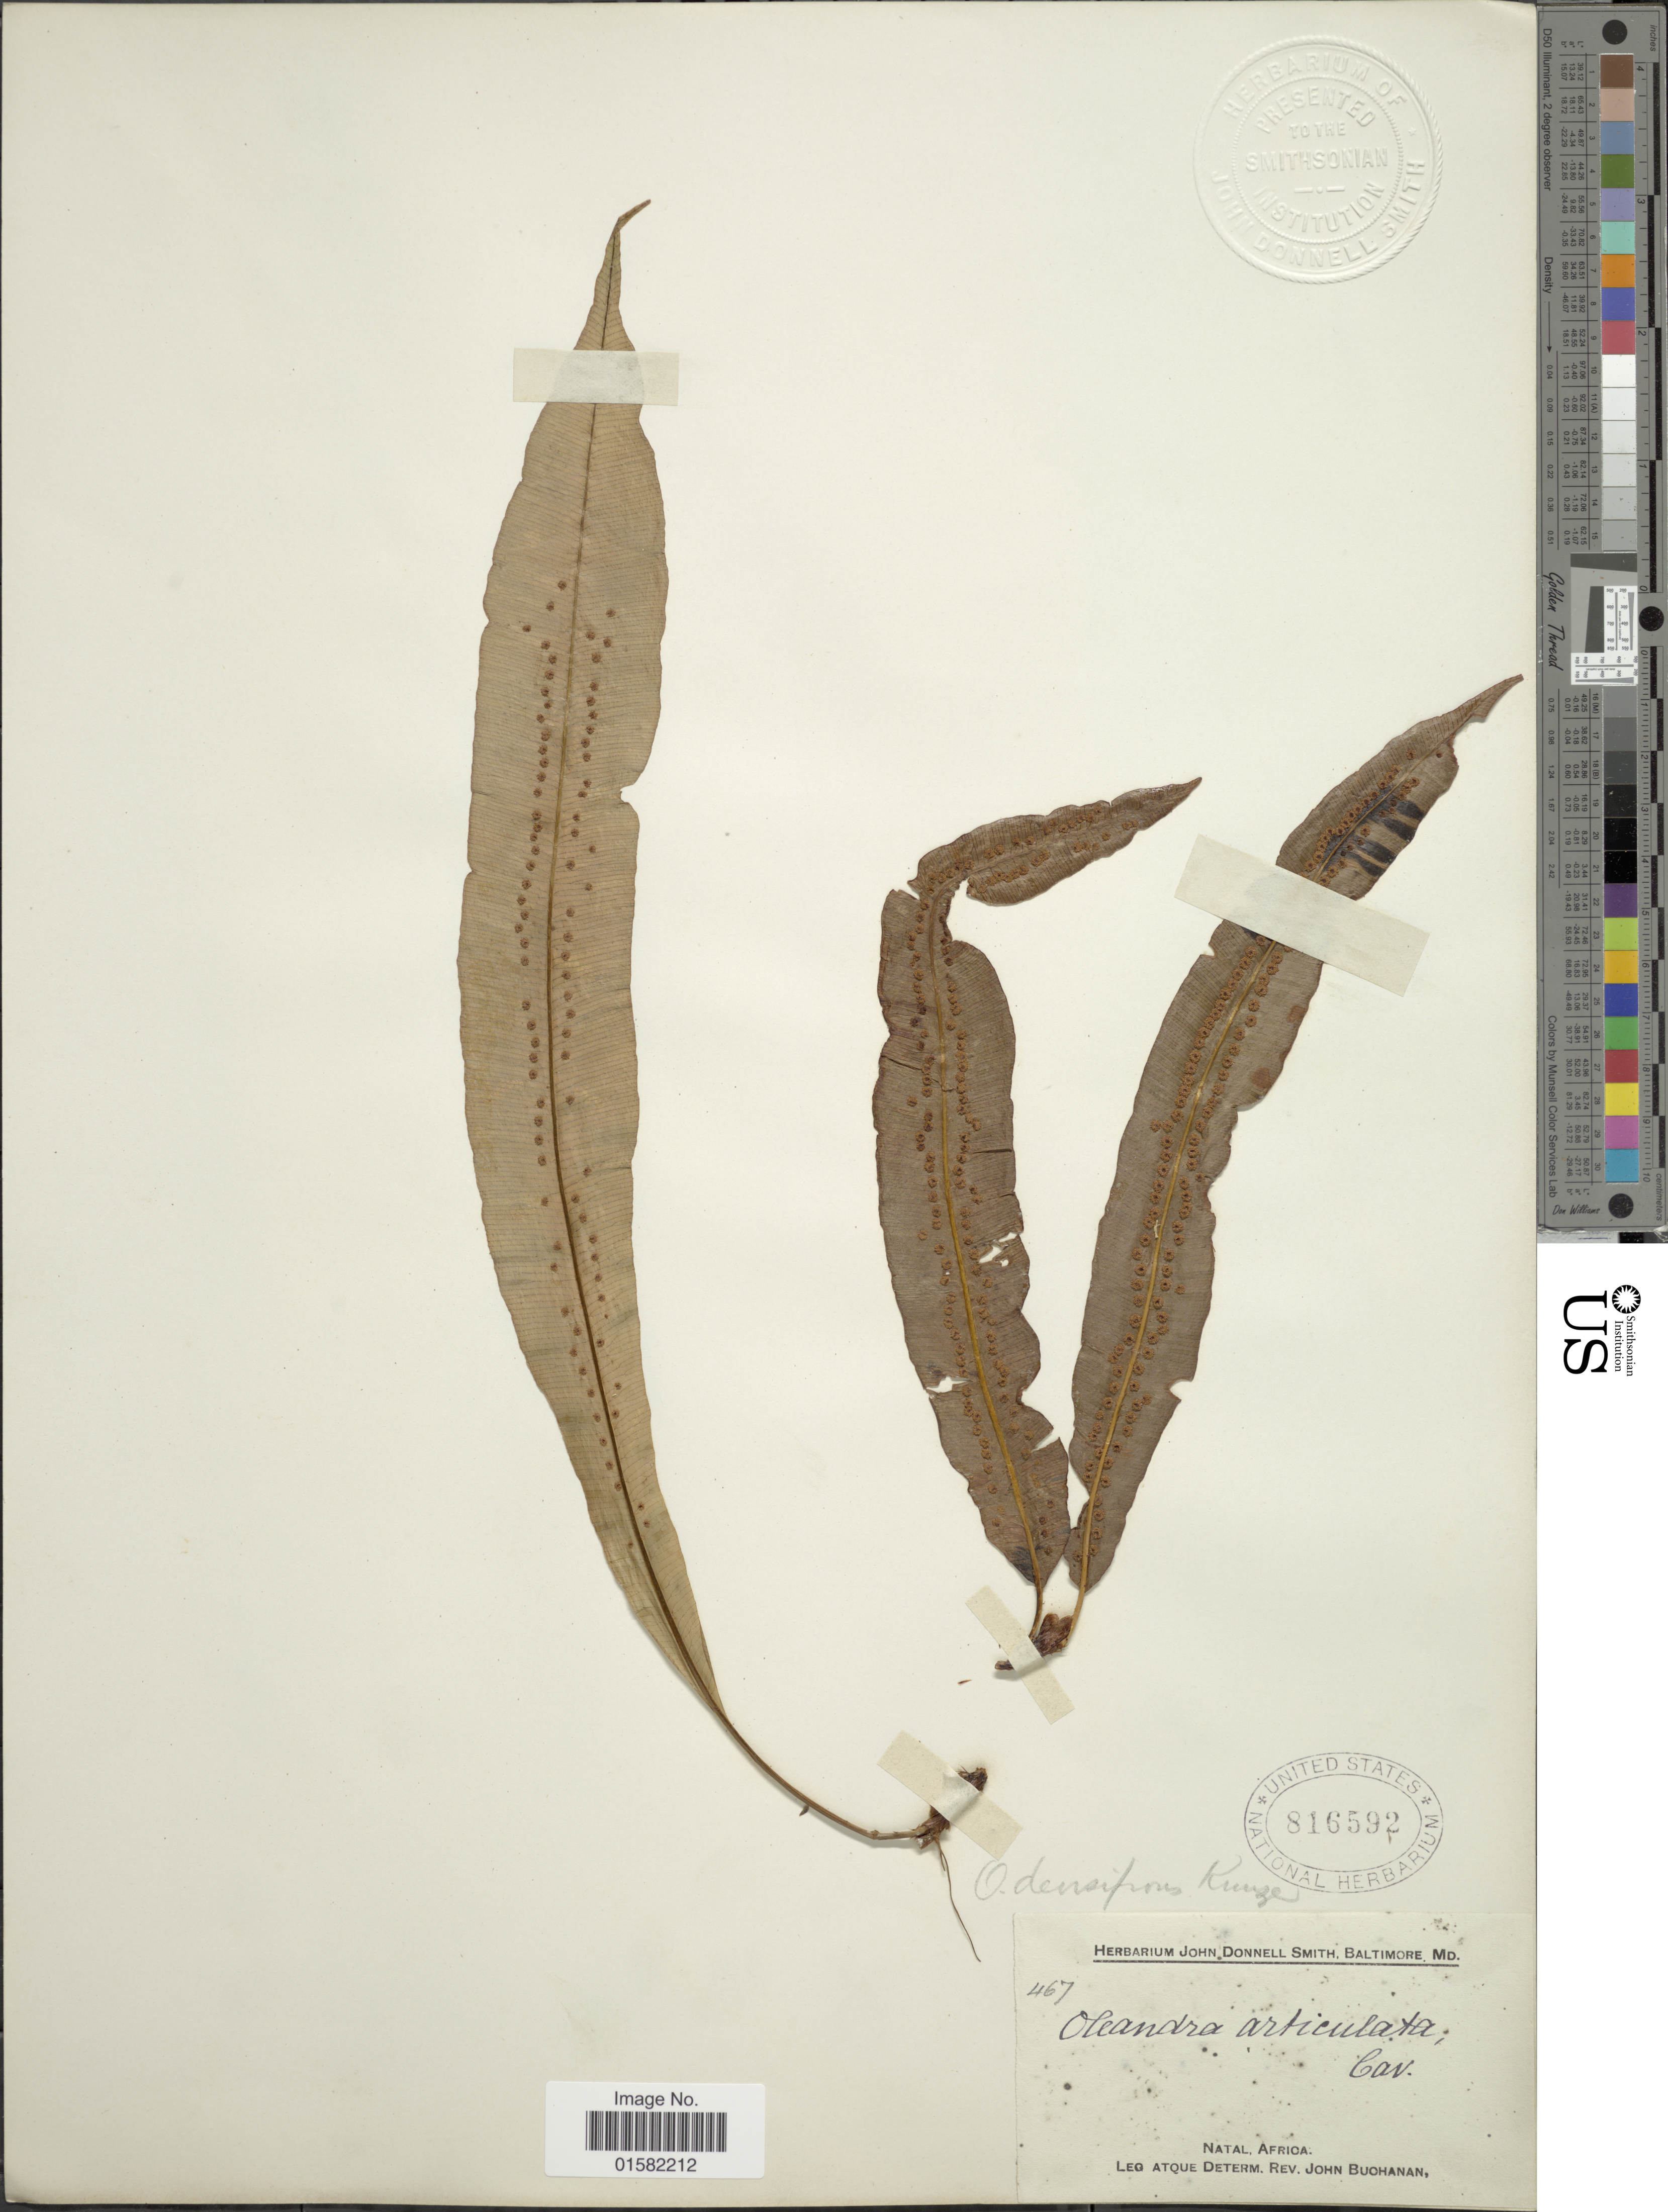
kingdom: Plantae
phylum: Tracheophyta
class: Polypodiopsida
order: Polypodiales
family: Oleandraceae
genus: Oleandra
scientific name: Oleandra articulata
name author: (Sw.) C. Presl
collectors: J. Buchanan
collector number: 467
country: South Africa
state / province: KwaZulu-Natal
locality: Natal, Africa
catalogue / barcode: US 816592